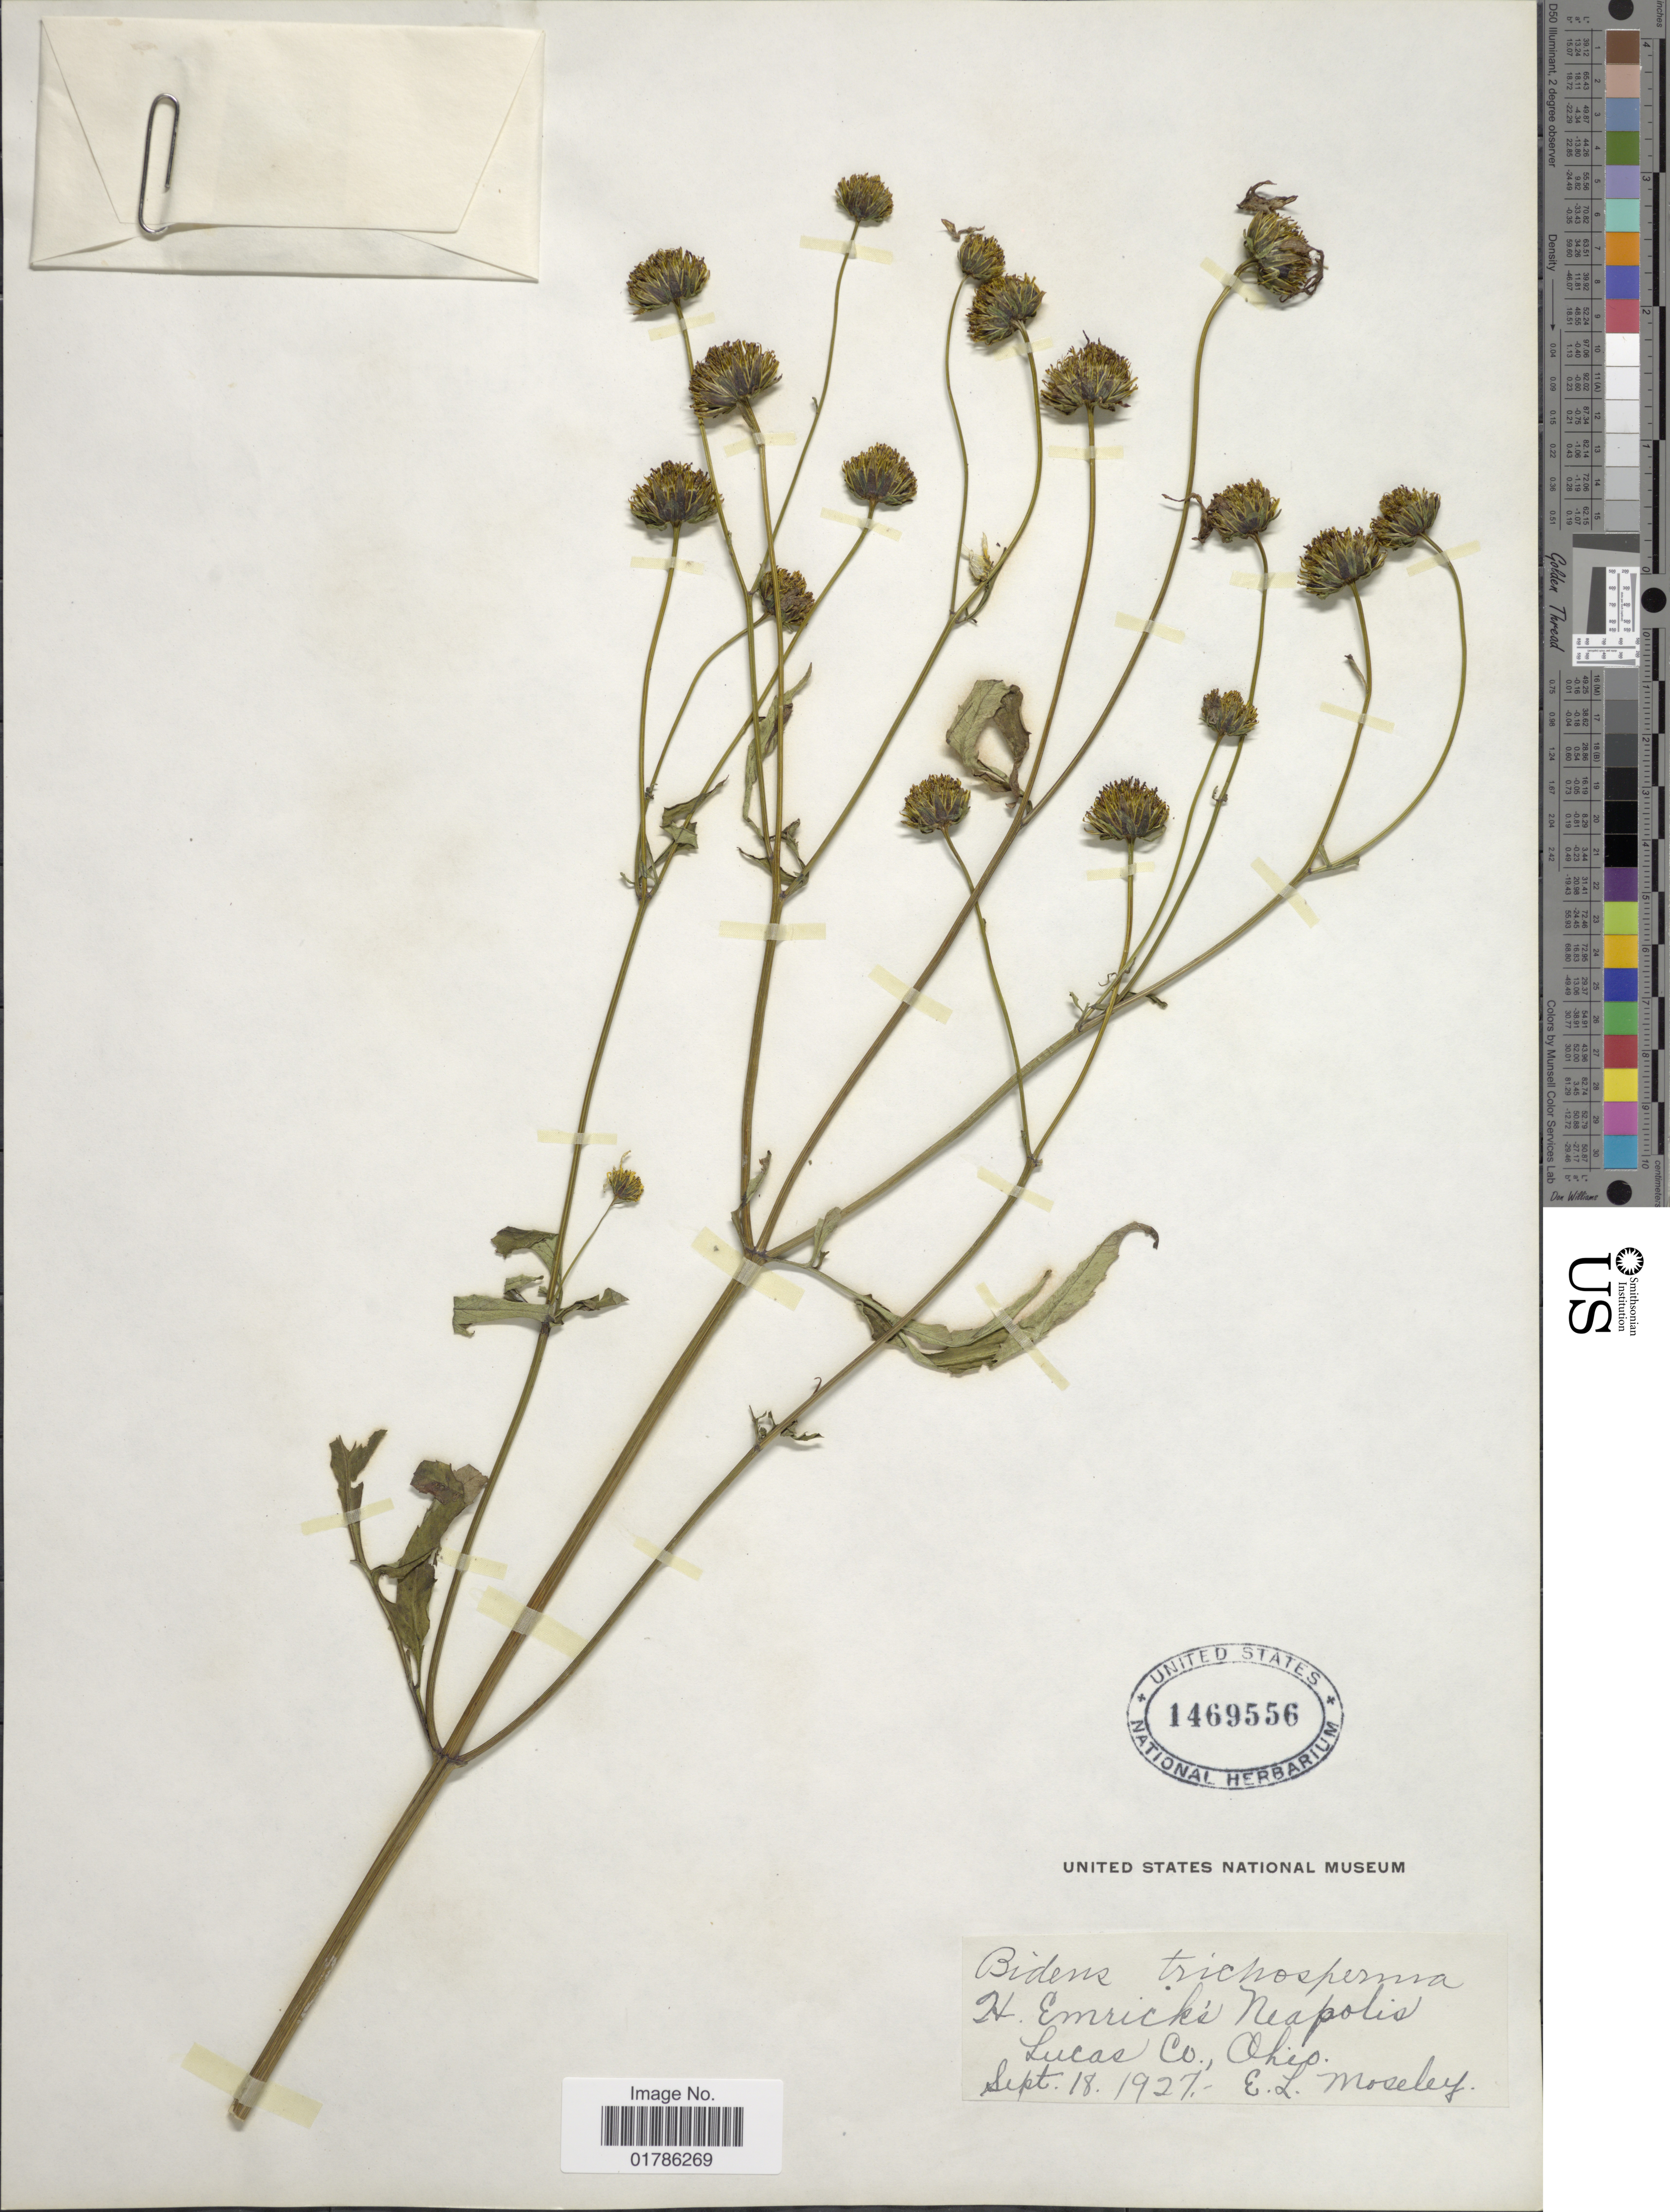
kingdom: Plantae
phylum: Tracheophyta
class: Magnoliopsida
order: Asterales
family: Asteraceae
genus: Bidens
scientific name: Bidens coronata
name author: (L.) Britton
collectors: E. Moseley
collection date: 1927-09-18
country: United States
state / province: Ohio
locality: Lucas Co.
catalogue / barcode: US 1469556